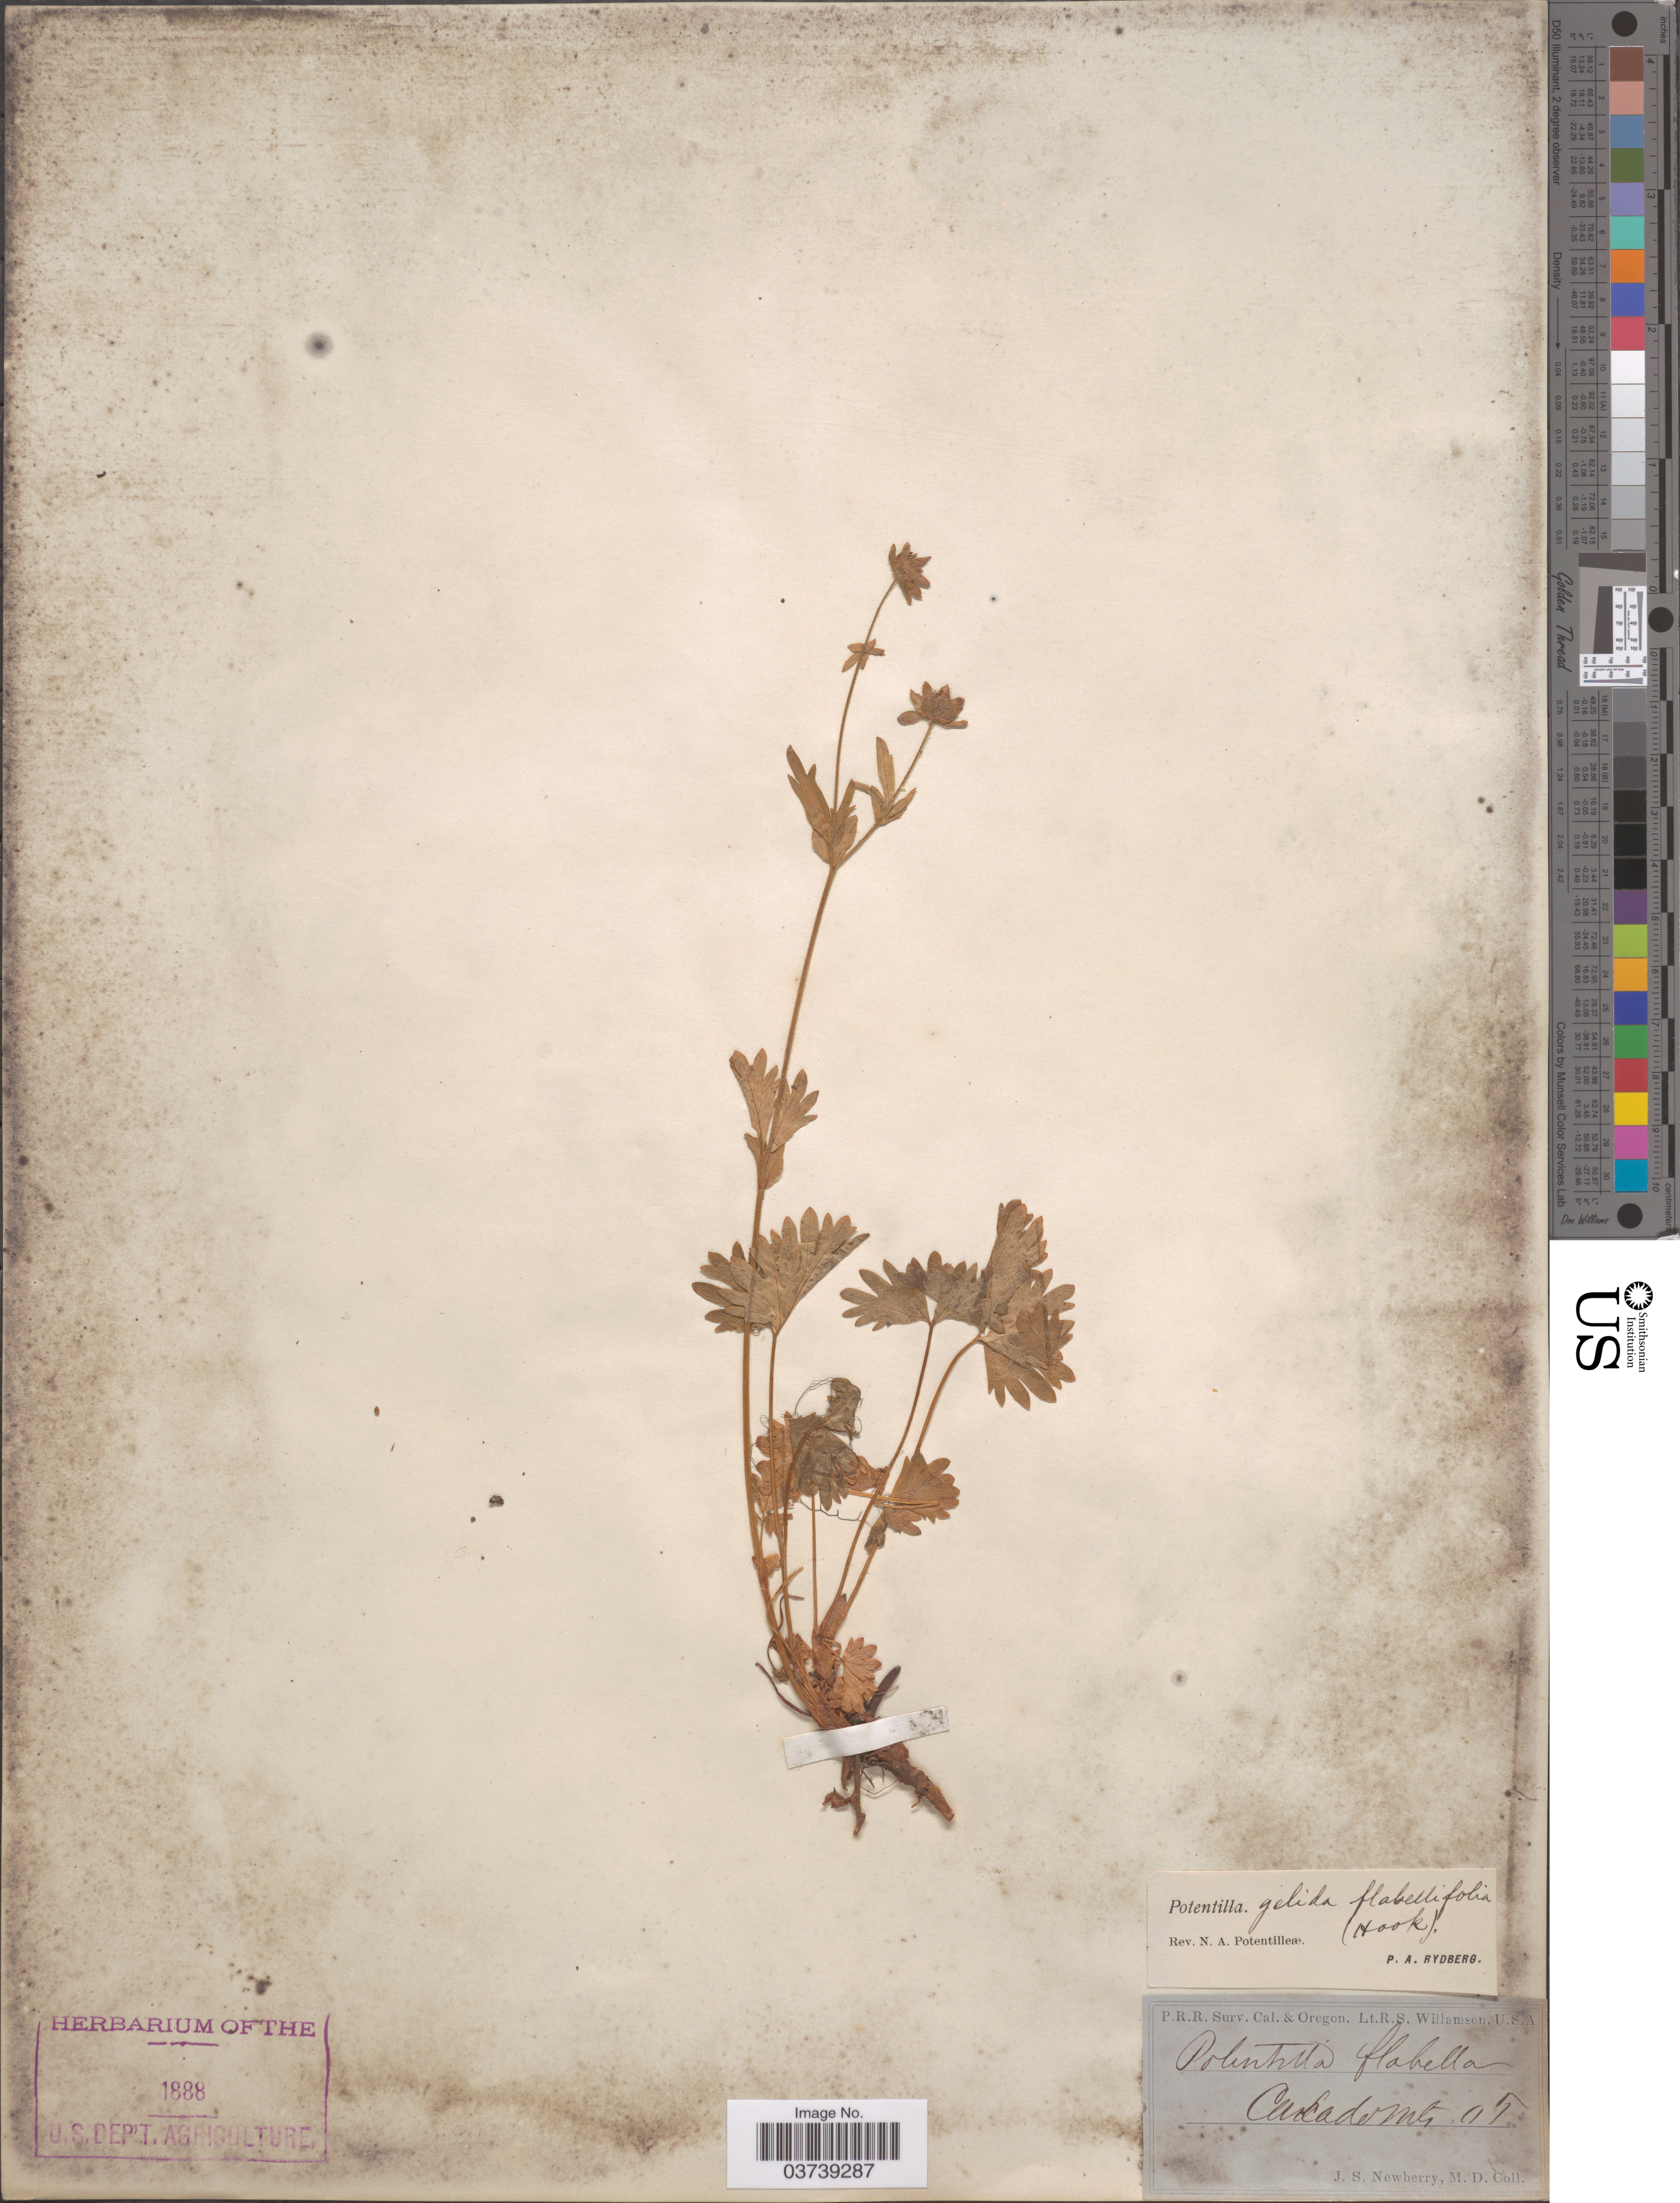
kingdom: Plantae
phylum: Tracheophyta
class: Magnoliopsida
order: Rosales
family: Rosaceae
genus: Potentilla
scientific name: Potentilla flabellifolia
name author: Hook. ex Torr. & A. Gray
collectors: J. S. Newberry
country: United States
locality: P.R.R. Surv. Cal & Oregon. Cascade Mts. OT.